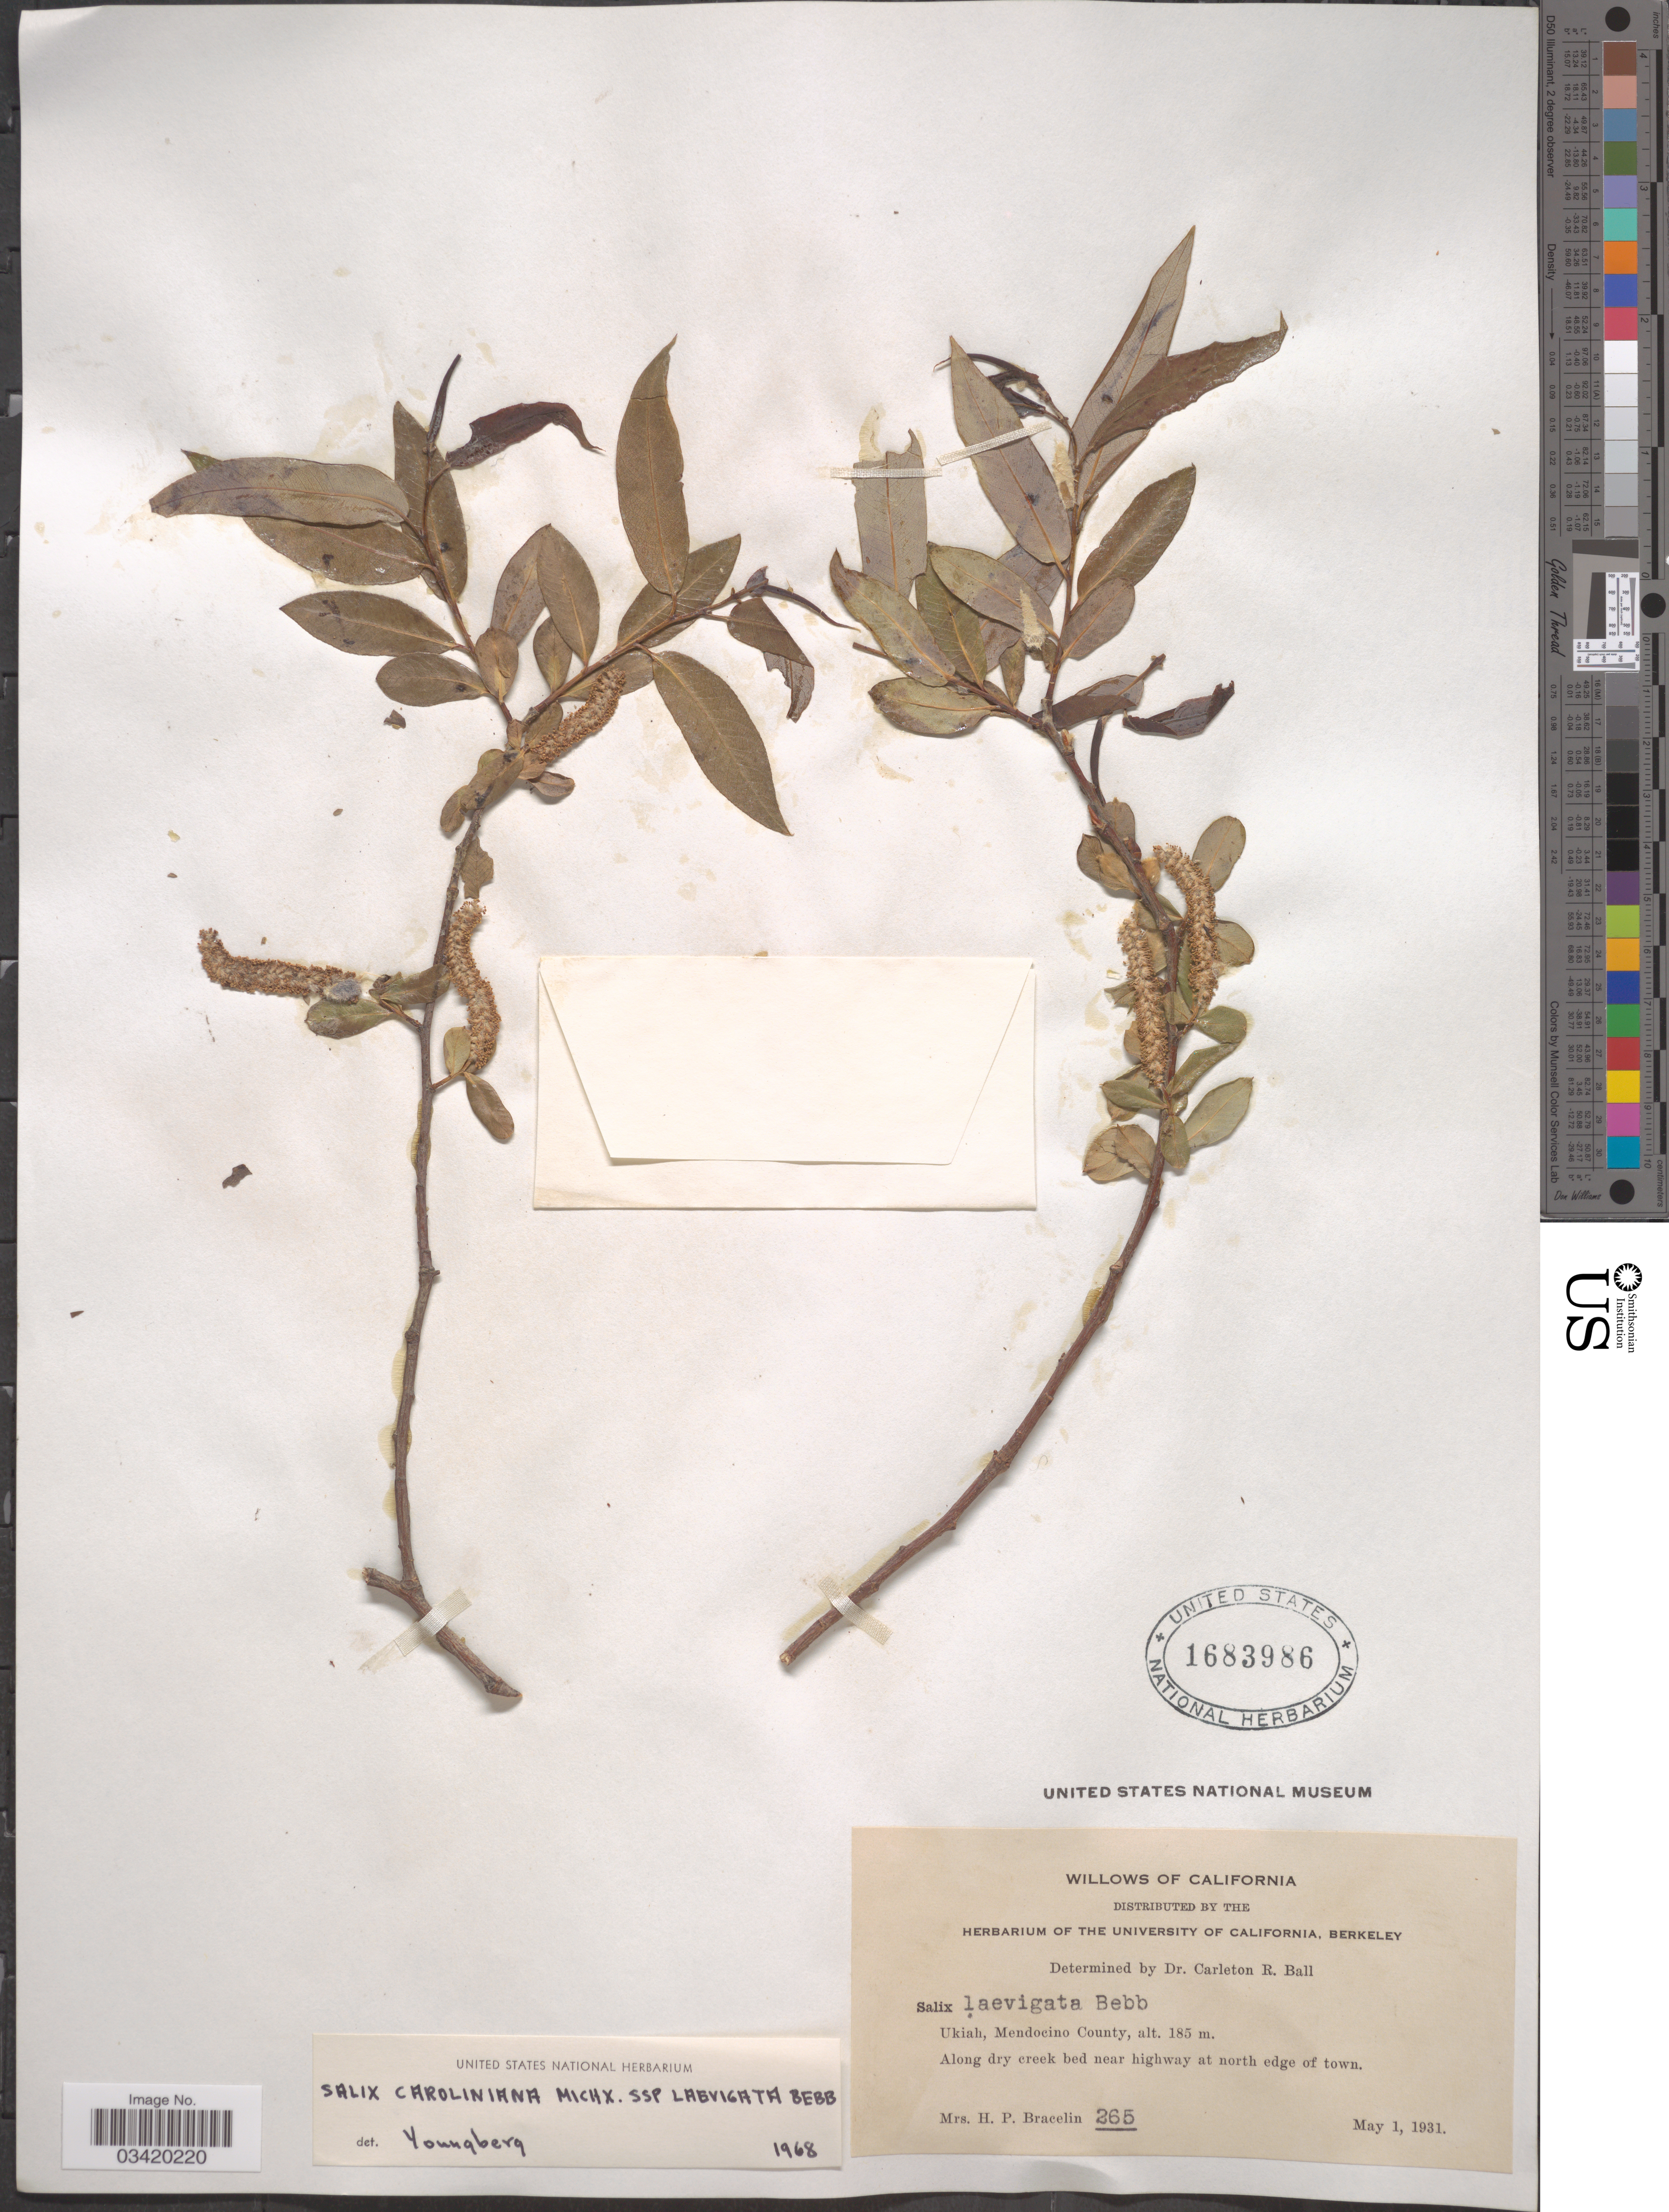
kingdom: Plantae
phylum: Tracheophyta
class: Magnoliopsida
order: Malpighiales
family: Salicaceae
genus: Salix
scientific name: Salix caroliniana subsp. laevigata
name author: Bebb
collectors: H. Bracelin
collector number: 265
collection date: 1931-05-01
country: United States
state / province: California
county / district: Mendocino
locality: Ukiah, Mendocino County. Along dry creek bed near highway at north edge of town.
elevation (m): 185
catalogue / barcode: US 1683986